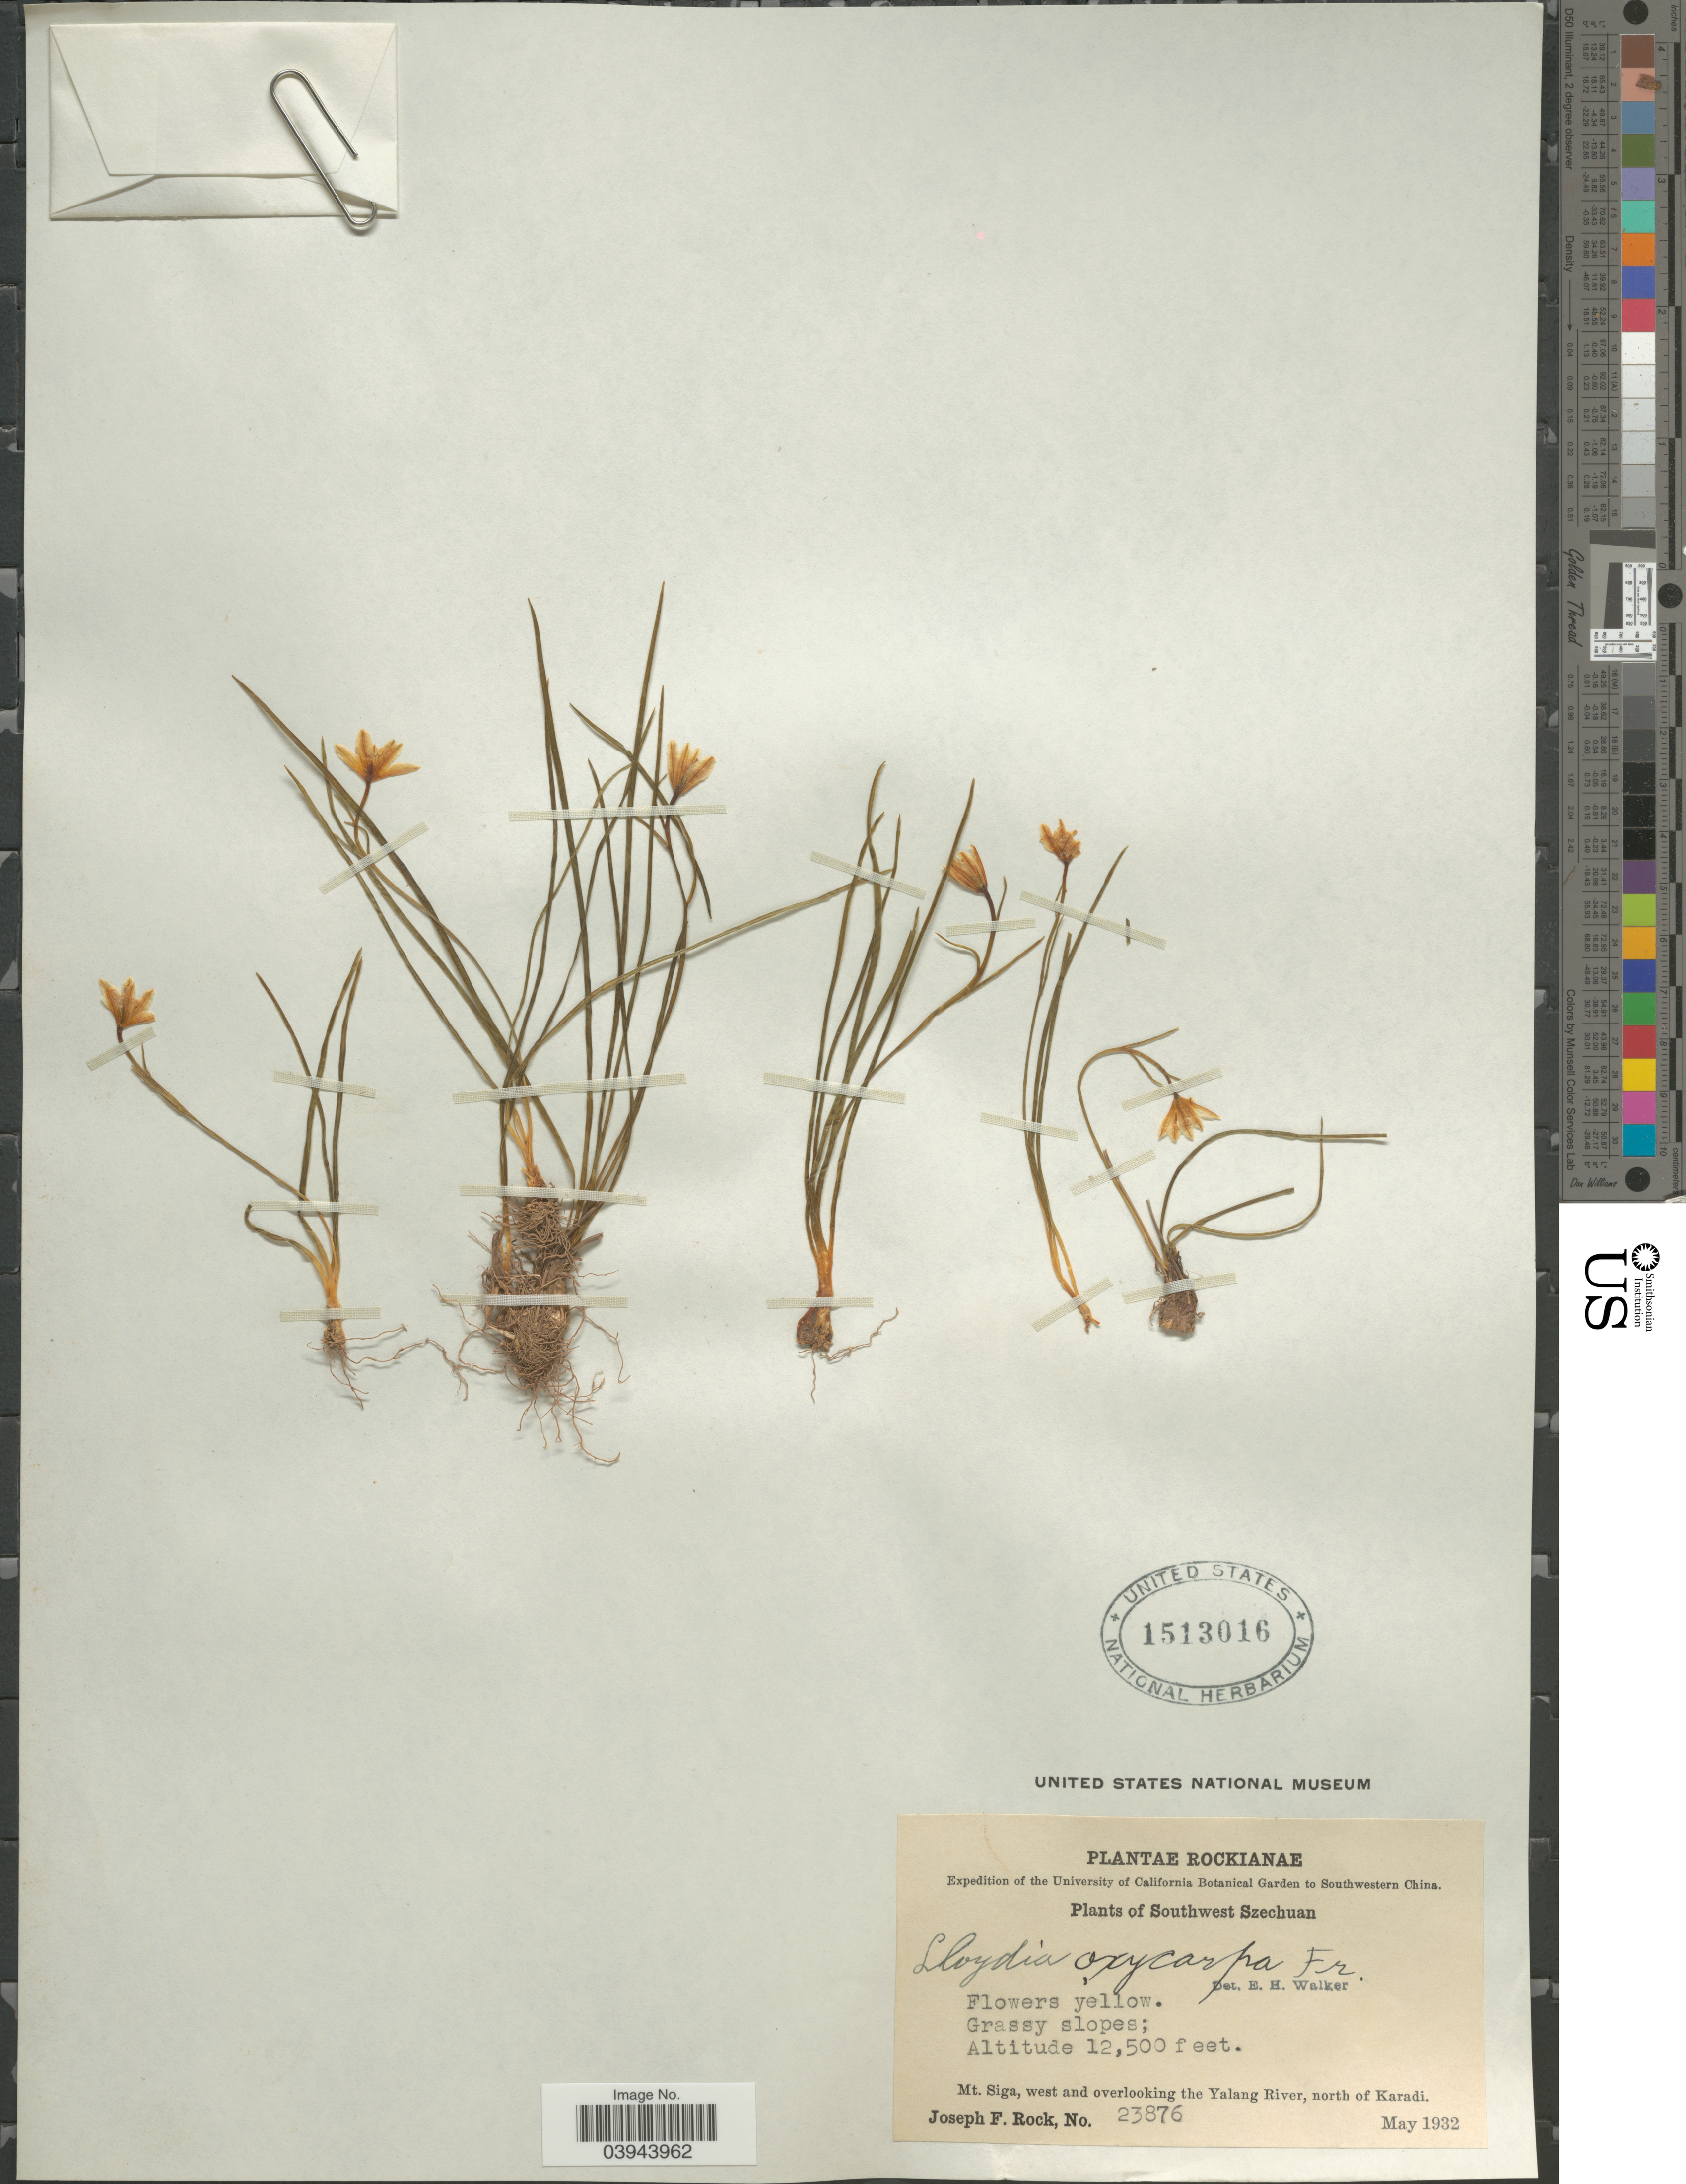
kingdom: Plantae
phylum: Tracheophyta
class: Liliopsida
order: Liliales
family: Liliaceae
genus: Lloydia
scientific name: Lloydia oxycarpa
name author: Franch.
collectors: J. F. Rock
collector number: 23876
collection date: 1932-05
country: China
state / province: Sichuan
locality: Southwestern China. Southwest Szechuan. Mt. Siga, west and overlooking the Yalang River, north of Karadi.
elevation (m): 3810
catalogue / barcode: US 1513016